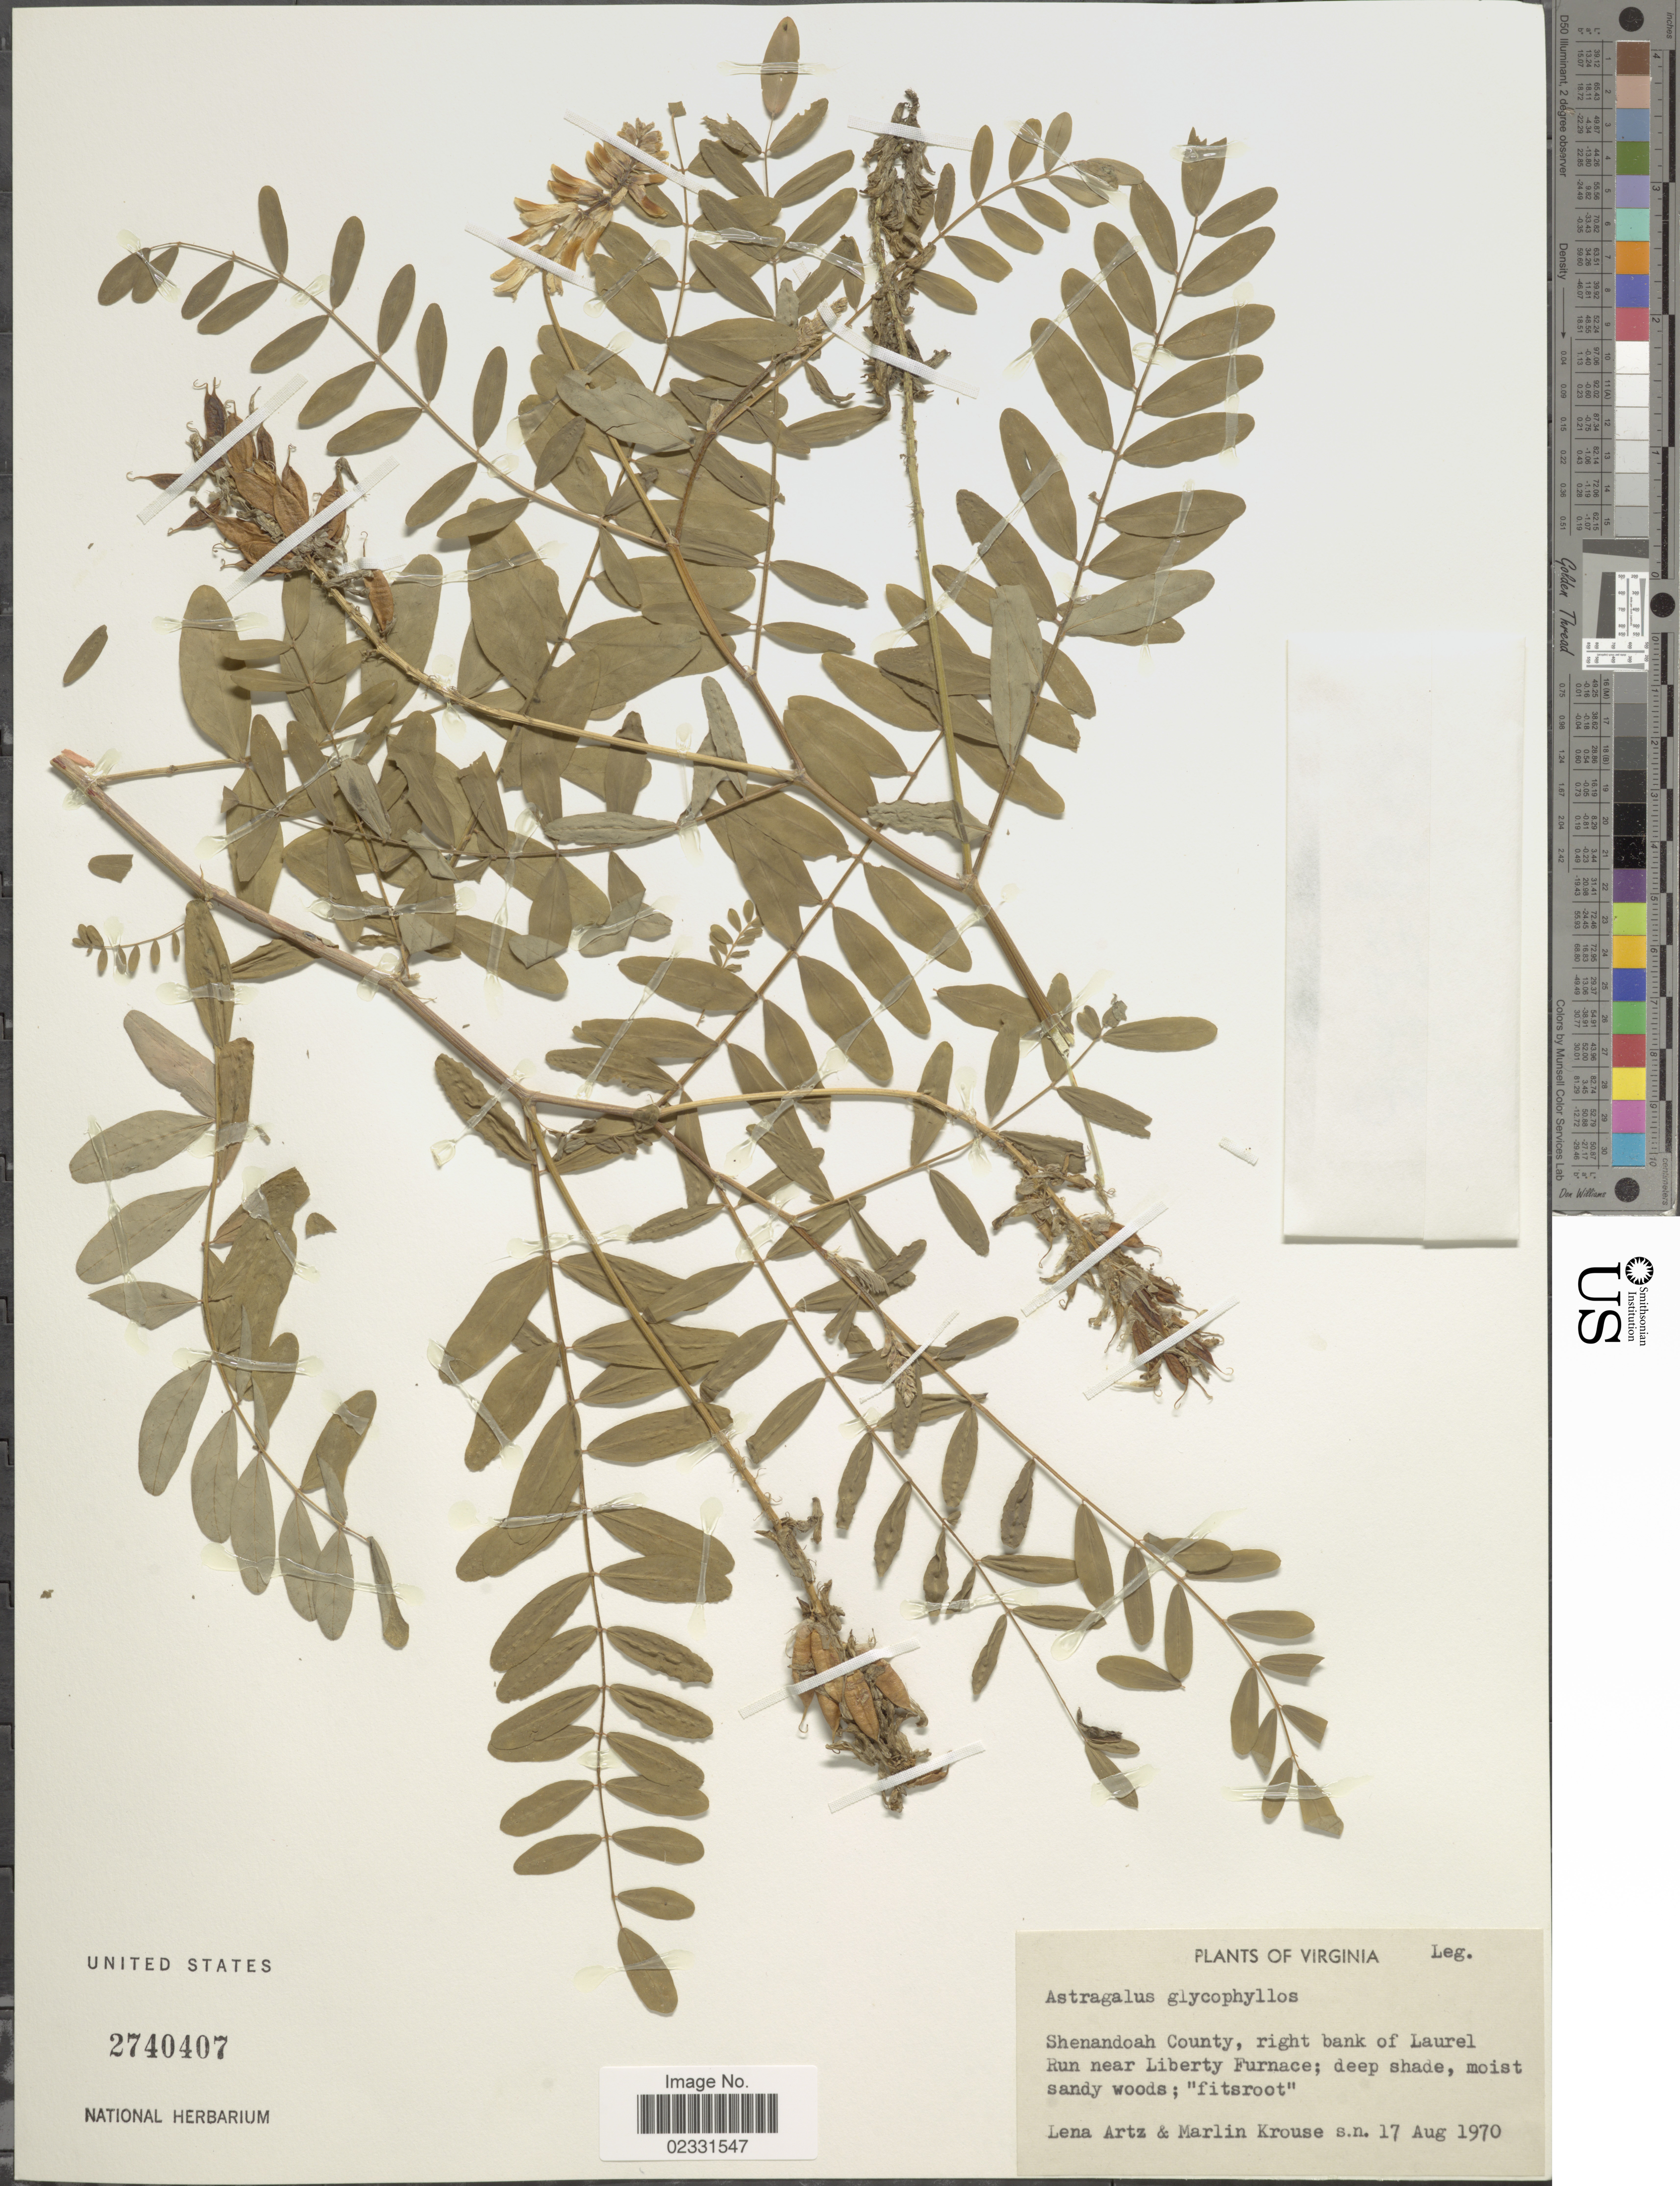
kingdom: Plantae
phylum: Tracheophyta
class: Magnoliopsida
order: Fabales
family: Fabaceae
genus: Astragalus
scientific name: Astragalus glycyphyllos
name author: L.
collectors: L. Artz & M. Krouse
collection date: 1970-08-17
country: United States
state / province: Virginia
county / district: Shenandoah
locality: Shenandoah County, right bank of Laurel Run near Liberty Furnace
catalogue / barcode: US 2740407